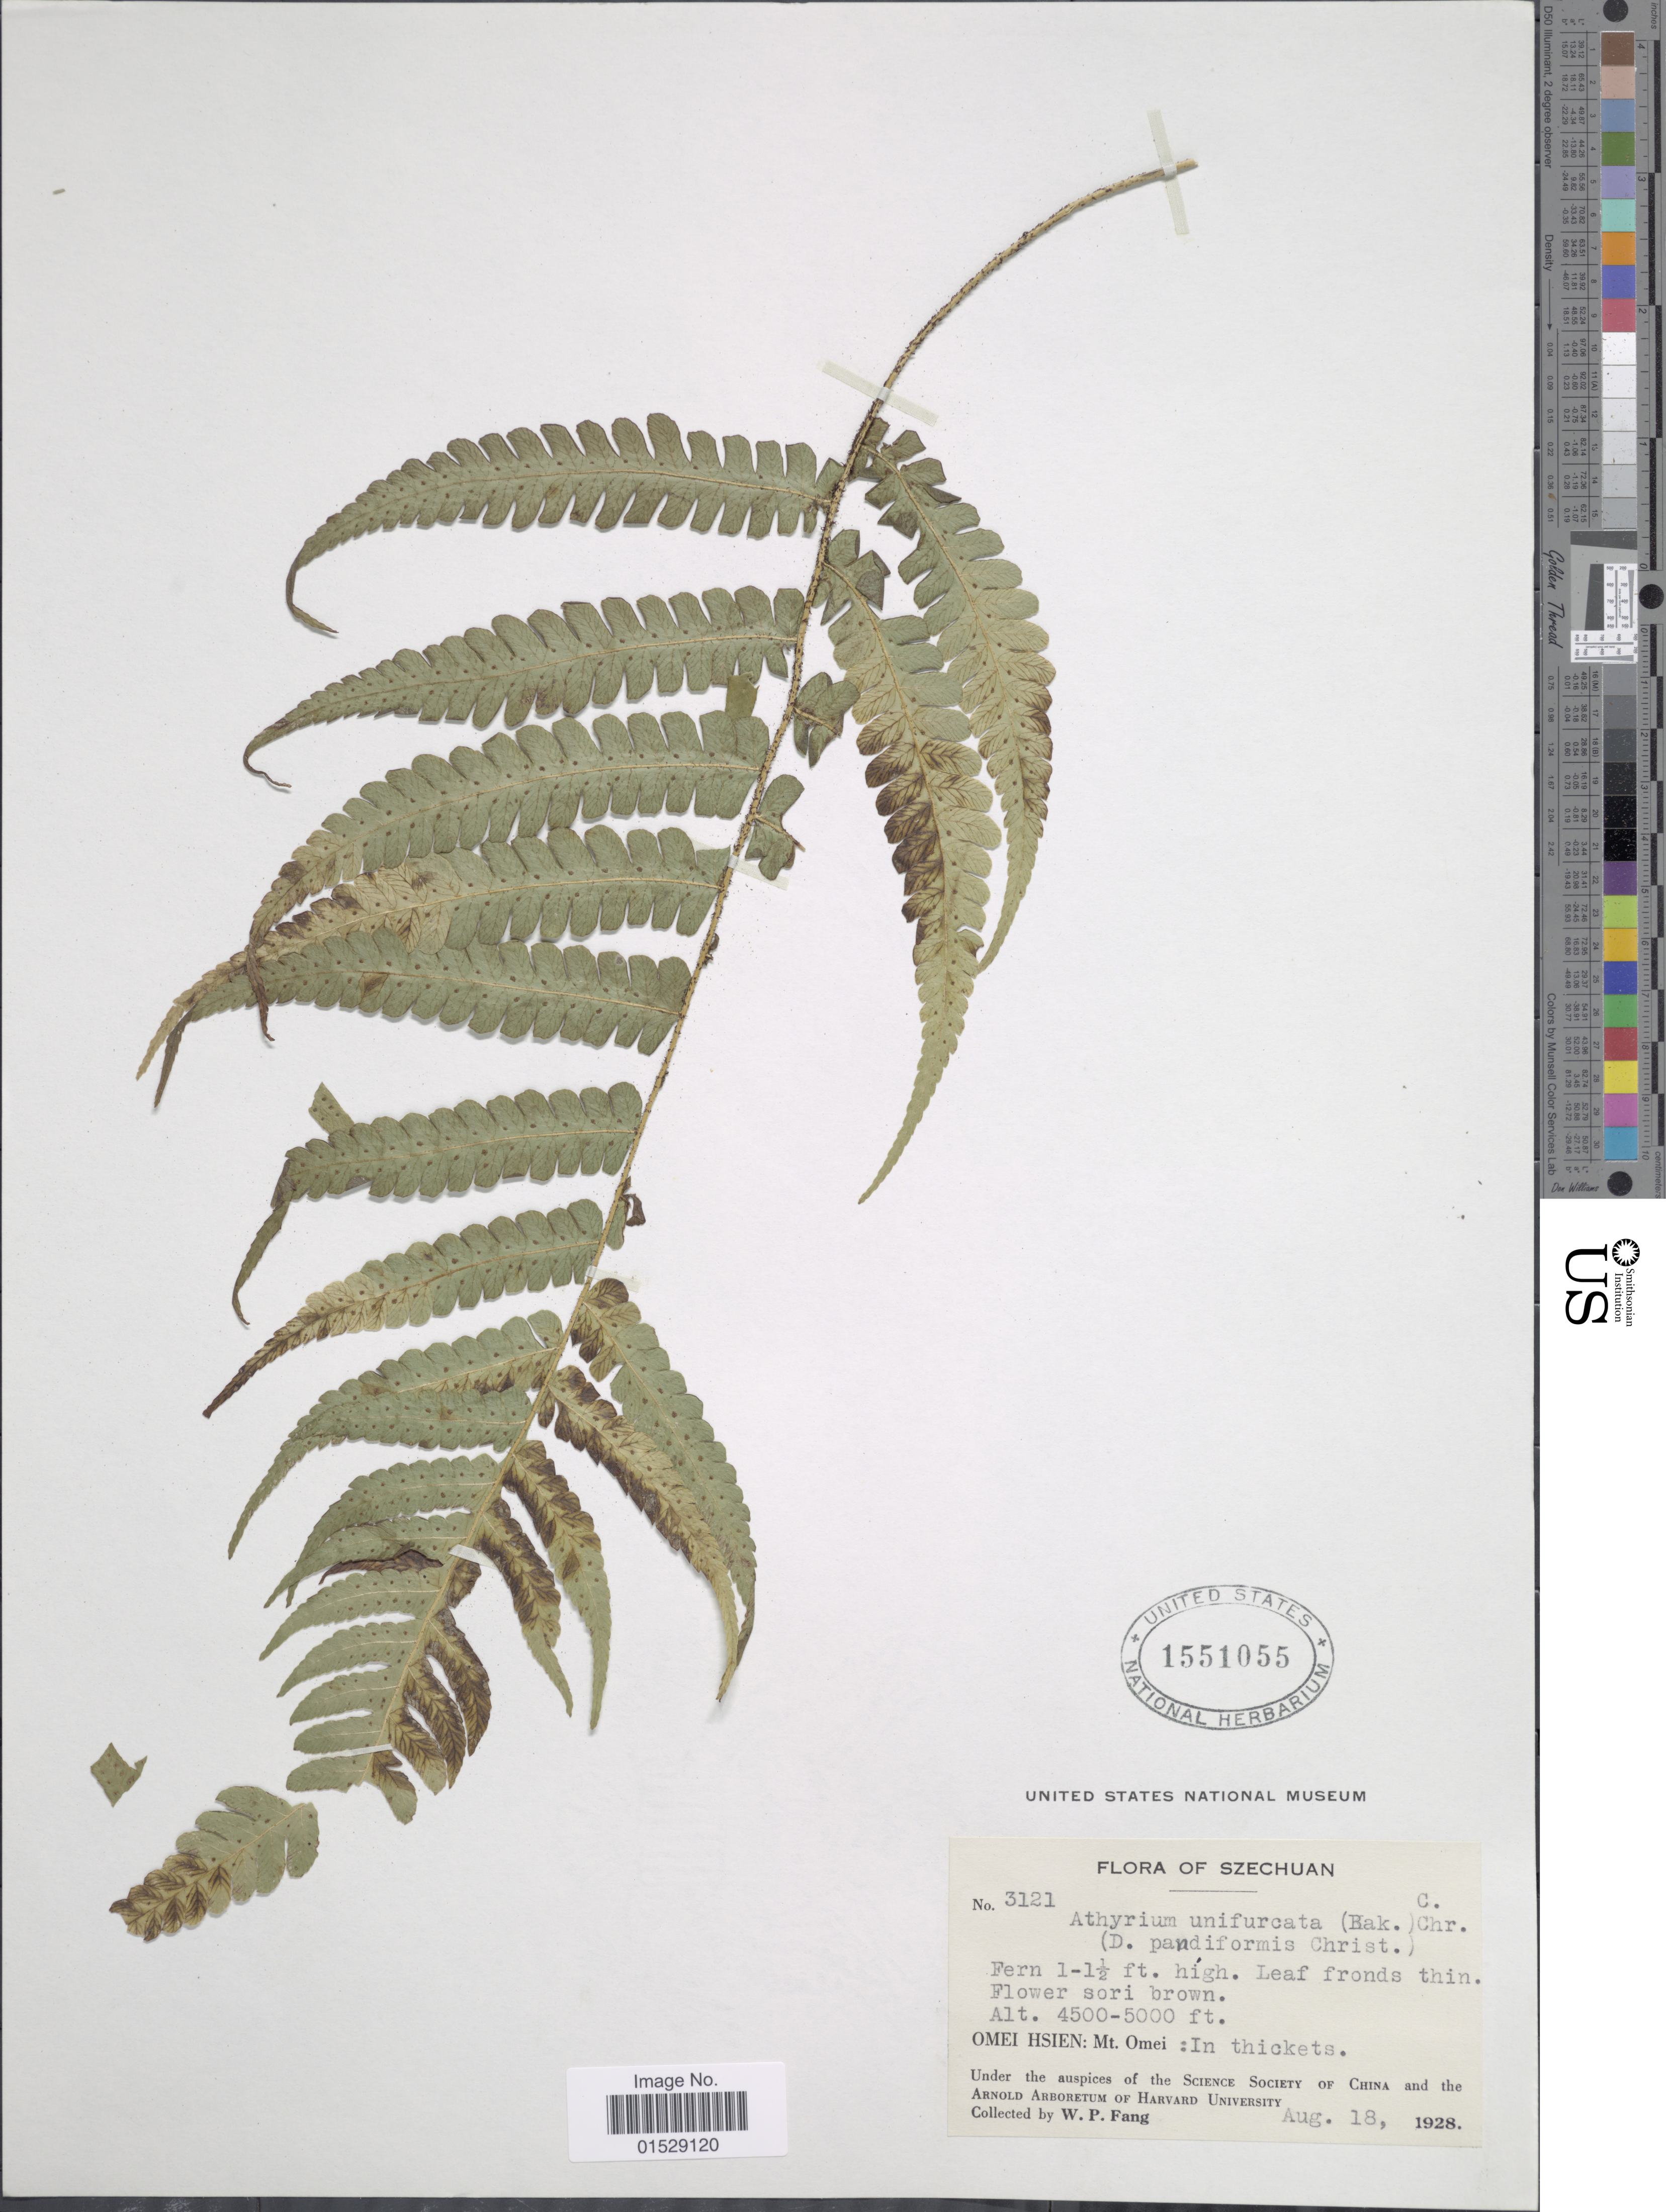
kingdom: Plantae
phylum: Tracheophyta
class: Polypodiopsida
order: Polypodiales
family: Athyriaceae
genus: Deparia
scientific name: Deparia unifurcata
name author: (Baker) M. Kato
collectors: W. P. Fang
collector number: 3121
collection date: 1928-08-18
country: China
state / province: Sichuan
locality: Szechuan, Omei Hsien: Mt. Omei: in thickets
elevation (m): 1372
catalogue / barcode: US 1551055